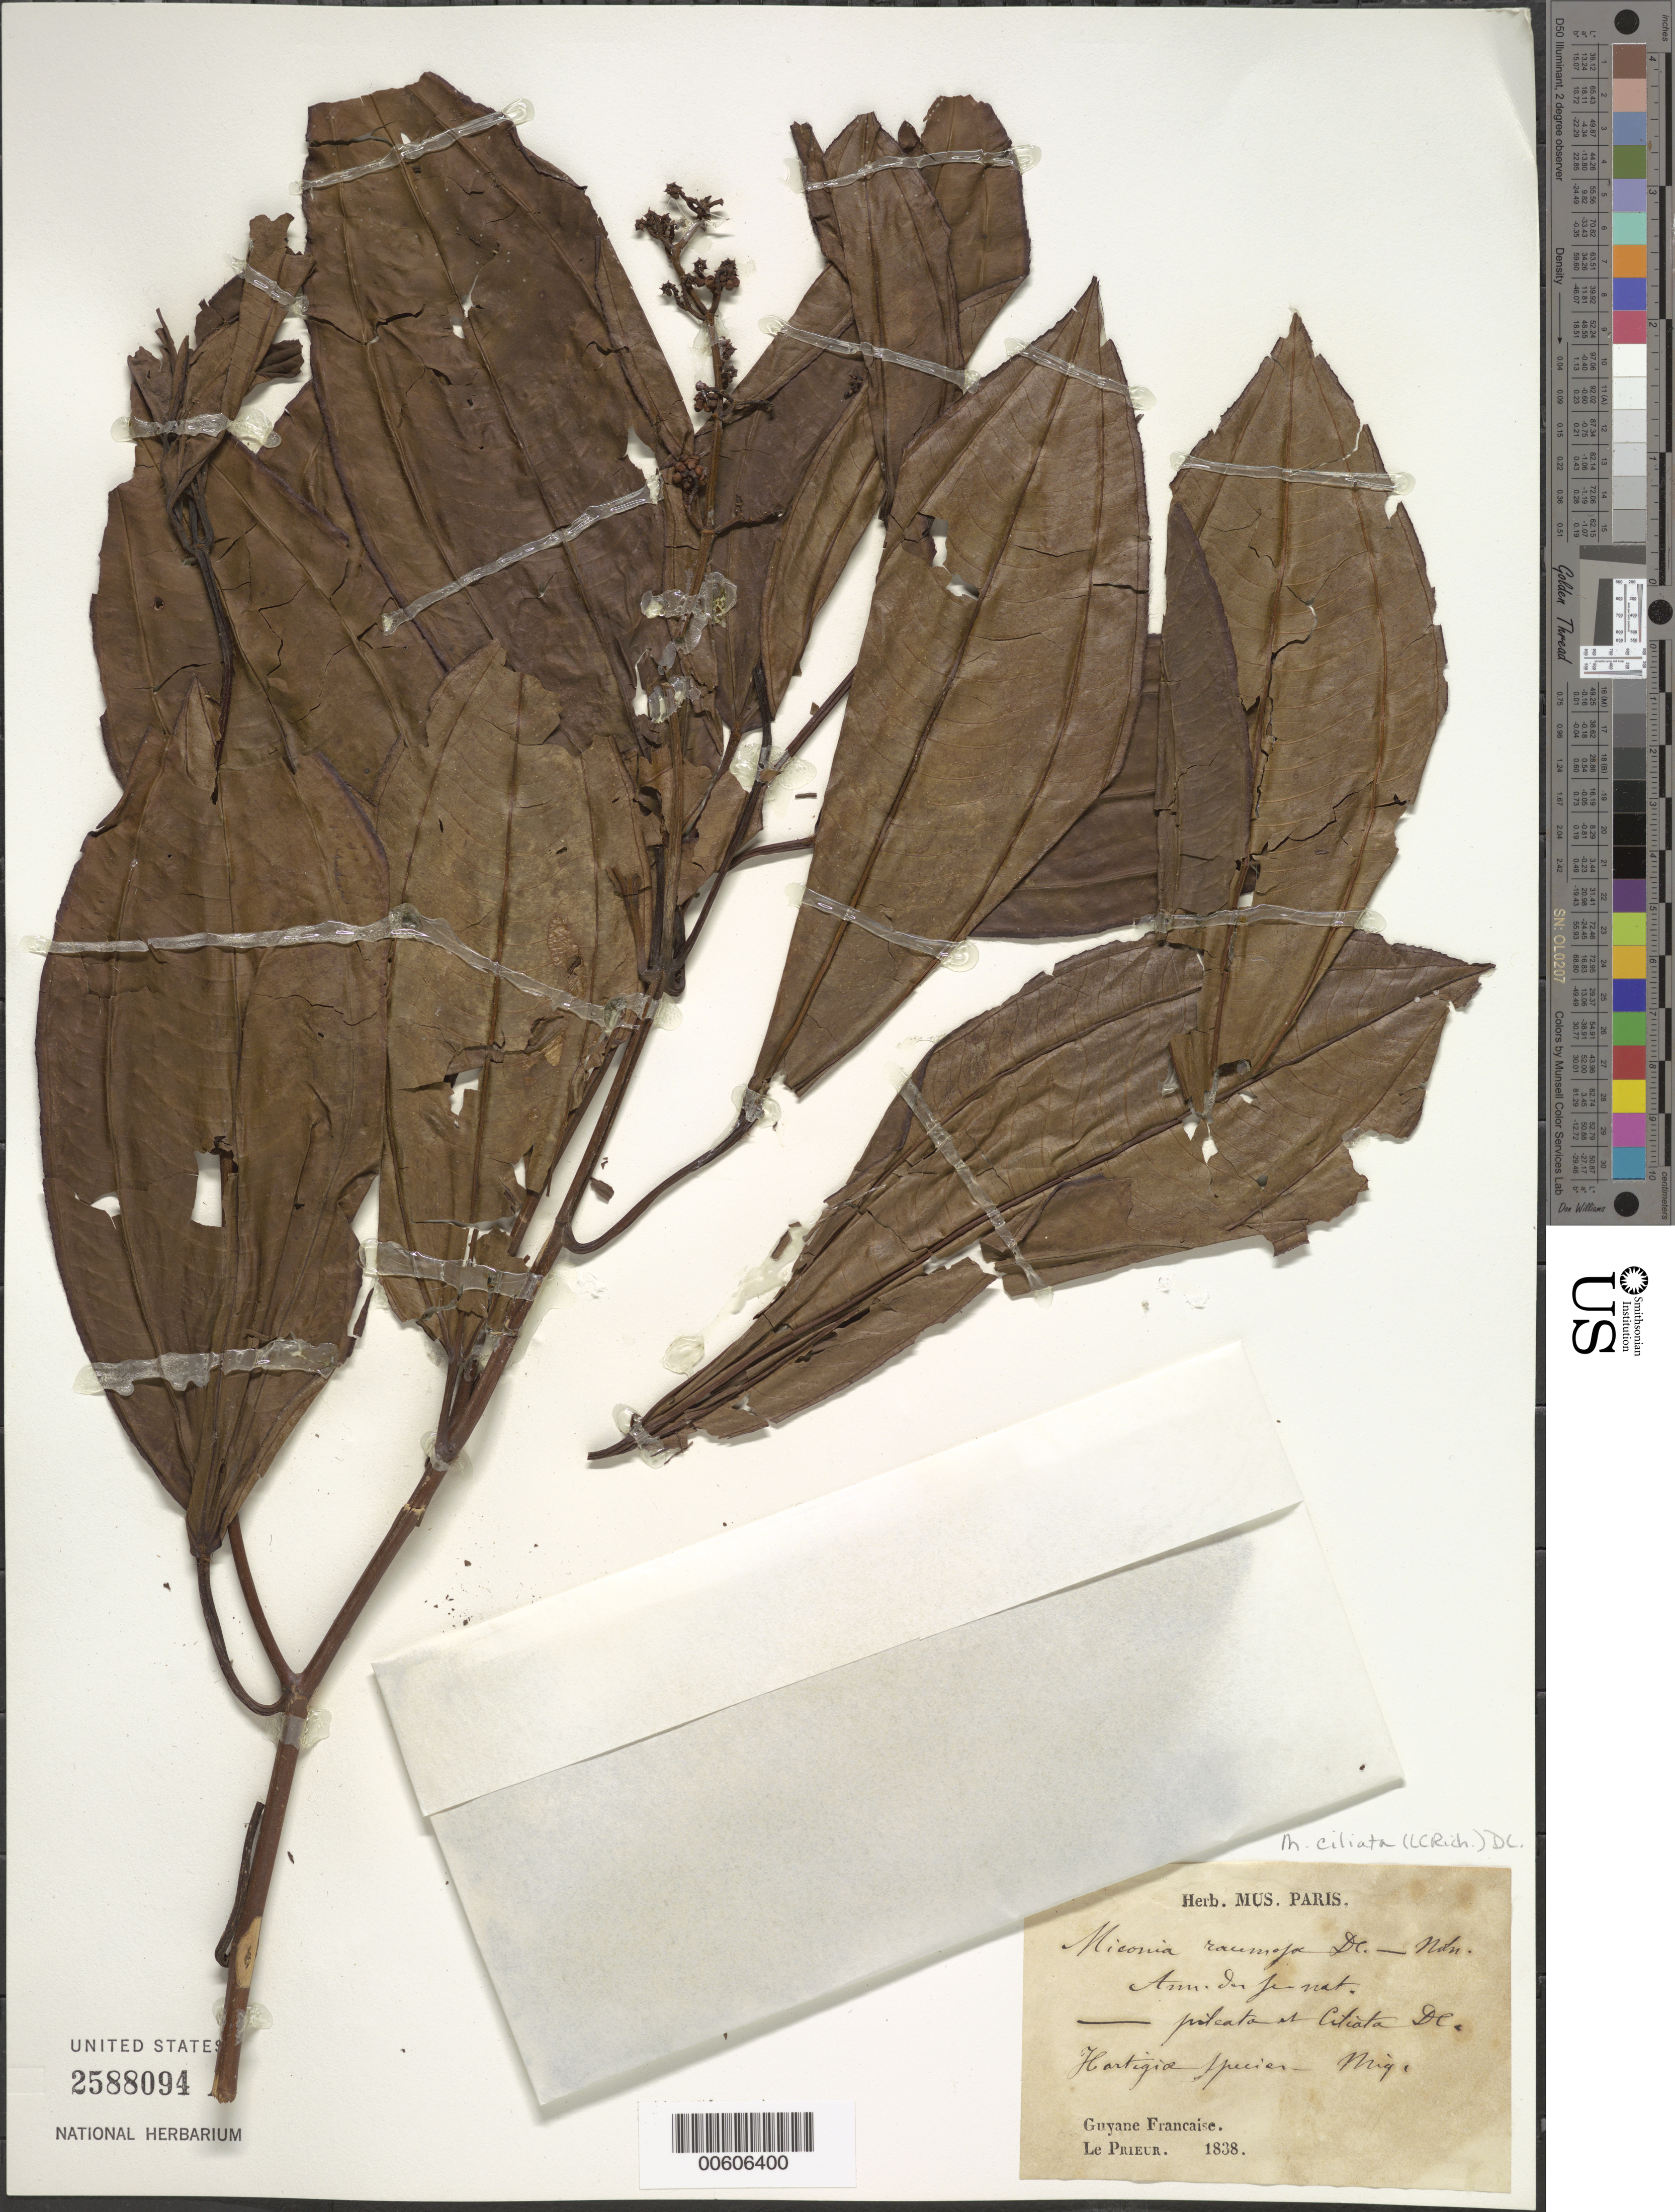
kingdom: Plantae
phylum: Tracheophyta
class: Magnoliopsida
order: Myrtales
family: Melastomataceae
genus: Miconia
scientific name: Miconia ciliata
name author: (Rich.) DC.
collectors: F. M. R. Leprieur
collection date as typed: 1838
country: French Guiana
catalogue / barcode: US 2588094A